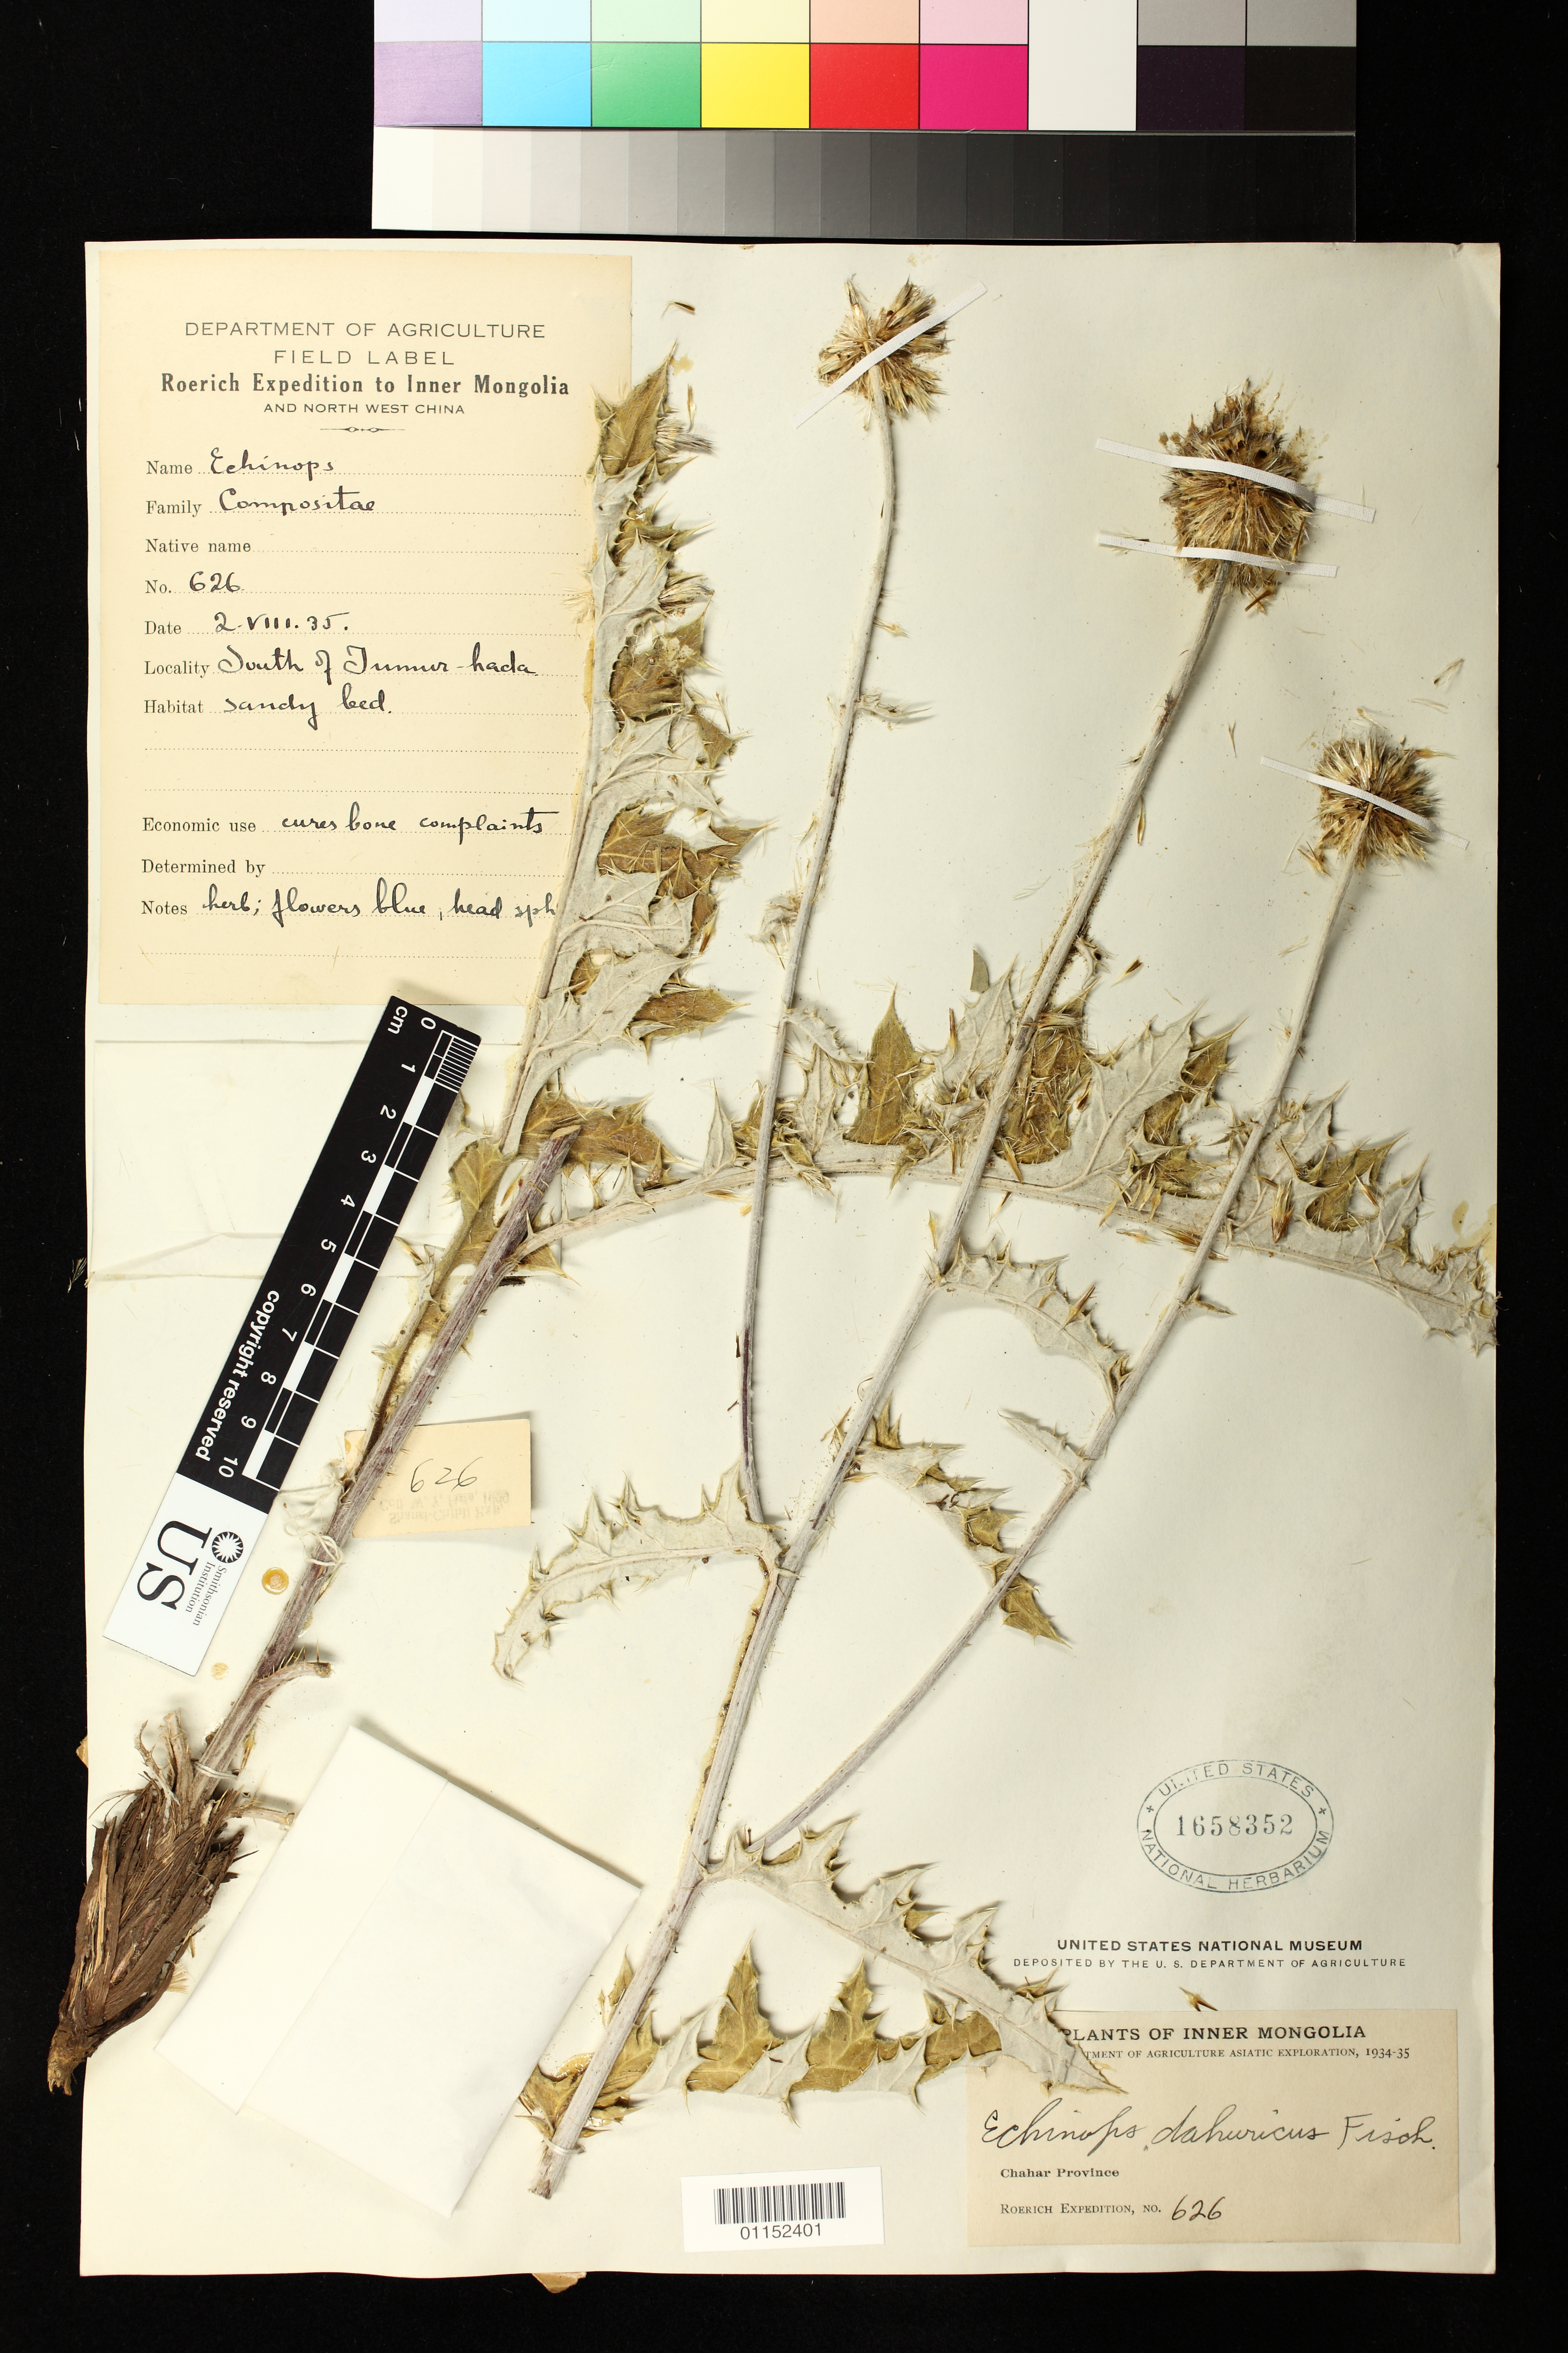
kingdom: Plantae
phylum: Tracheophyta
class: Magnoliopsida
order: Asterales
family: Asteraceae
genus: Echinops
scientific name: Echinops latifolius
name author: Tausch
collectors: Y. L. Keng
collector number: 626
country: China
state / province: Nei Monggol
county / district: Chahar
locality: S of Tunner-hada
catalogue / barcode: US 1658352